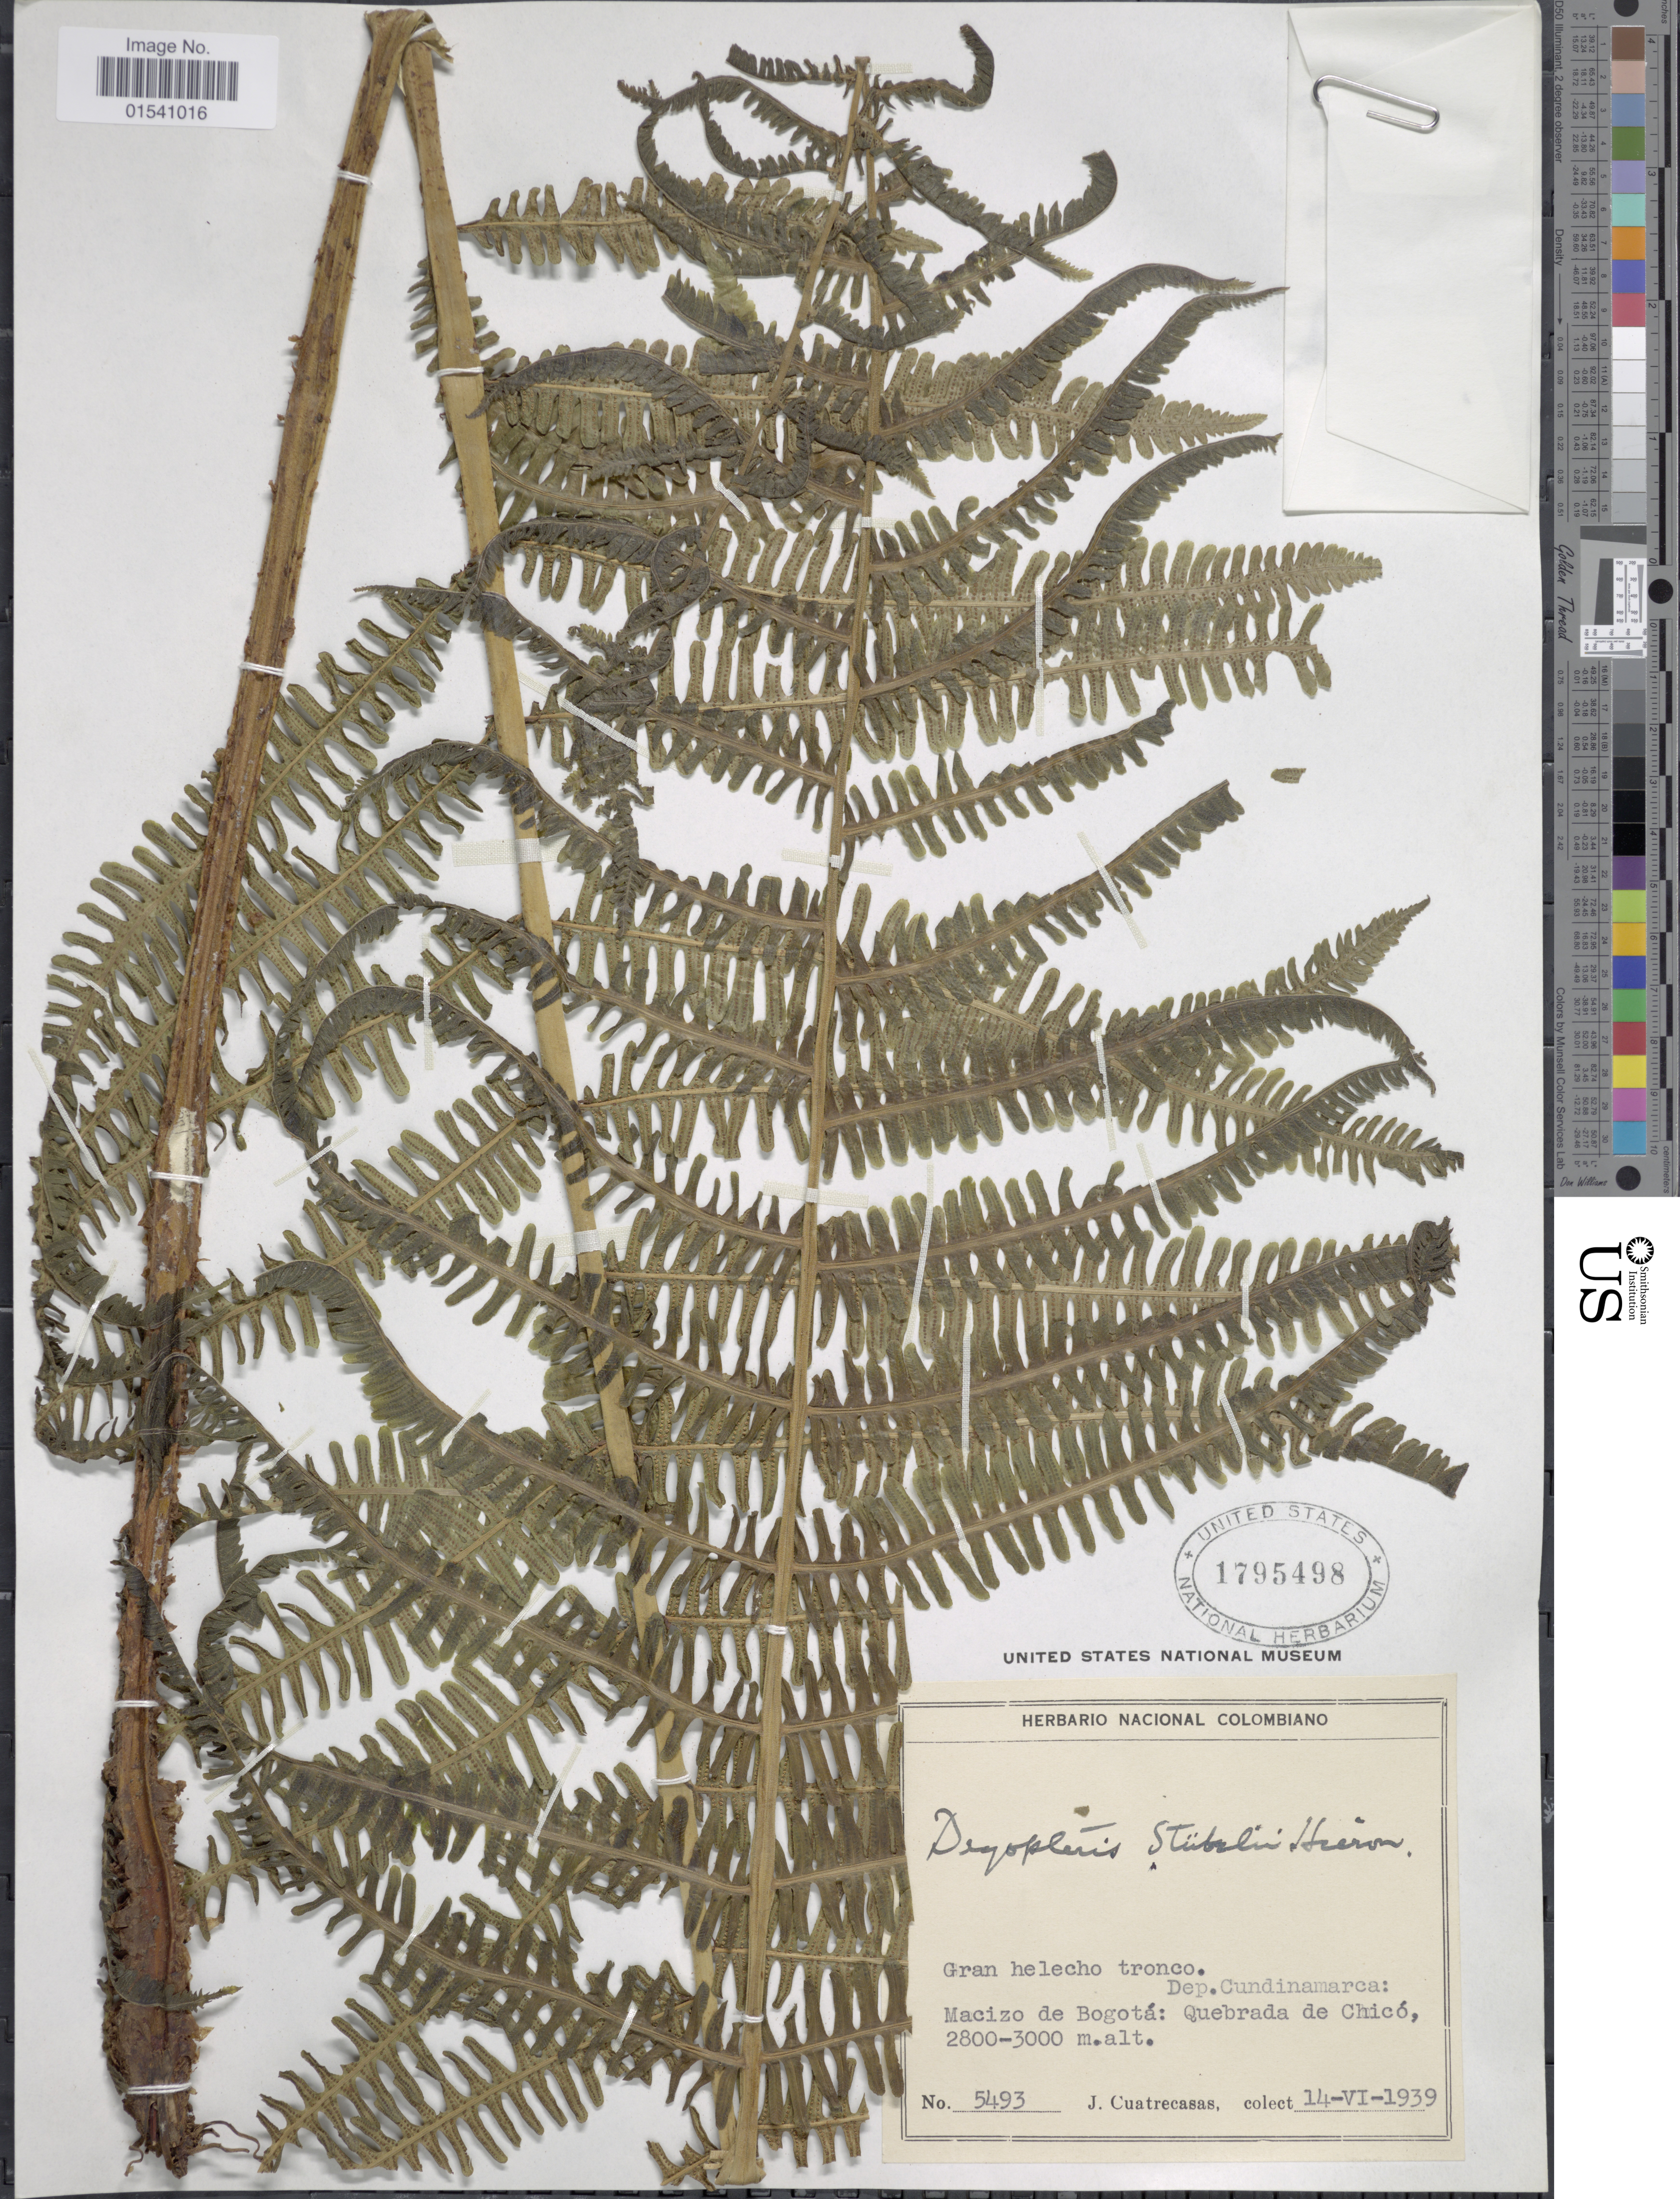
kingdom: Plantae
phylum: Tracheophyta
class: Polypodiopsida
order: Polypodiales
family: Thelypteridaceae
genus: Amauropelta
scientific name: Amauropelta stuebelii (Jenman) comb. nov., ined 2015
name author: (Jenman)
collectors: J. Cuatrecasas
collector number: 5493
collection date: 1939-06-14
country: Colombia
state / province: Cundinamarca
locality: Gran helecho tronco. Dep. Cundinamarca: Macizo de Bogotá;Quebrada de Chicó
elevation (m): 2800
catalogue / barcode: US 1795498